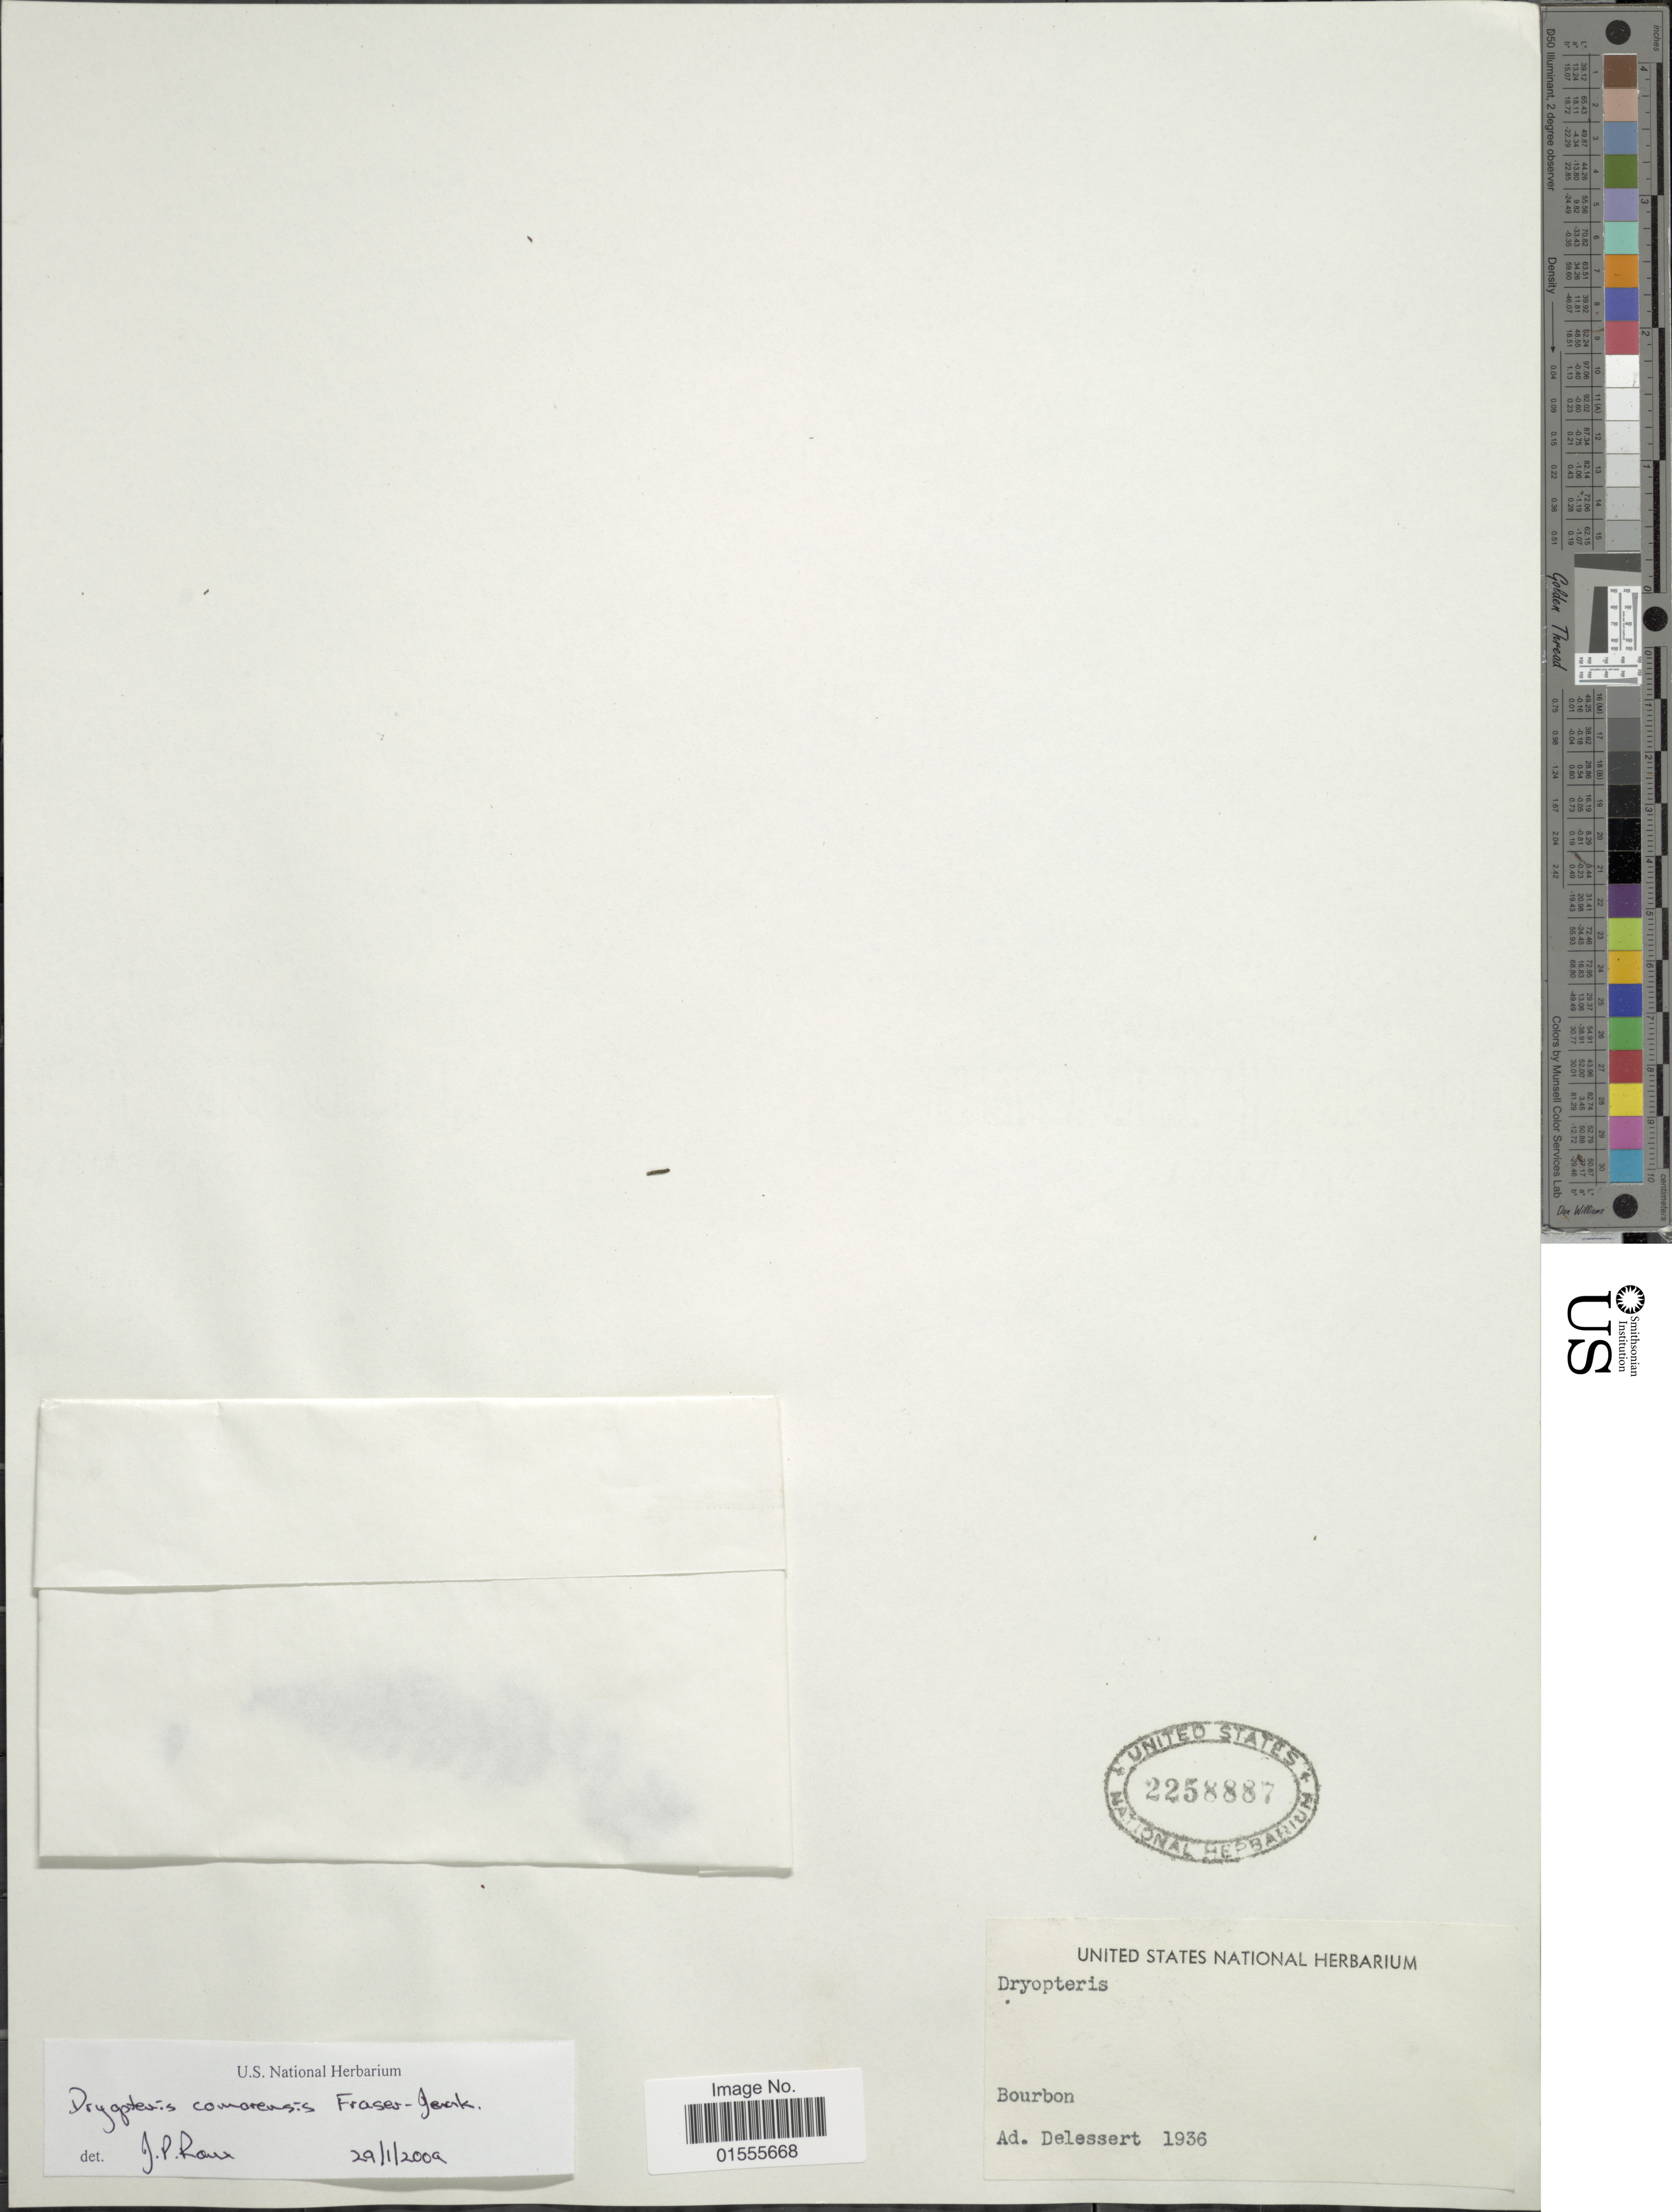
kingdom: Plantae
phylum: Tracheophyta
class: Polypodiopsida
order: Polypodiales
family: Dryopteridaceae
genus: Dryopteris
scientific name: Dryopteris comorensis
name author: (Tardieu) Fraser-Jenk.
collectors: A. Delessert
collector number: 1936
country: Reunion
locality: Bourbon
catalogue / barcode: US 2258887